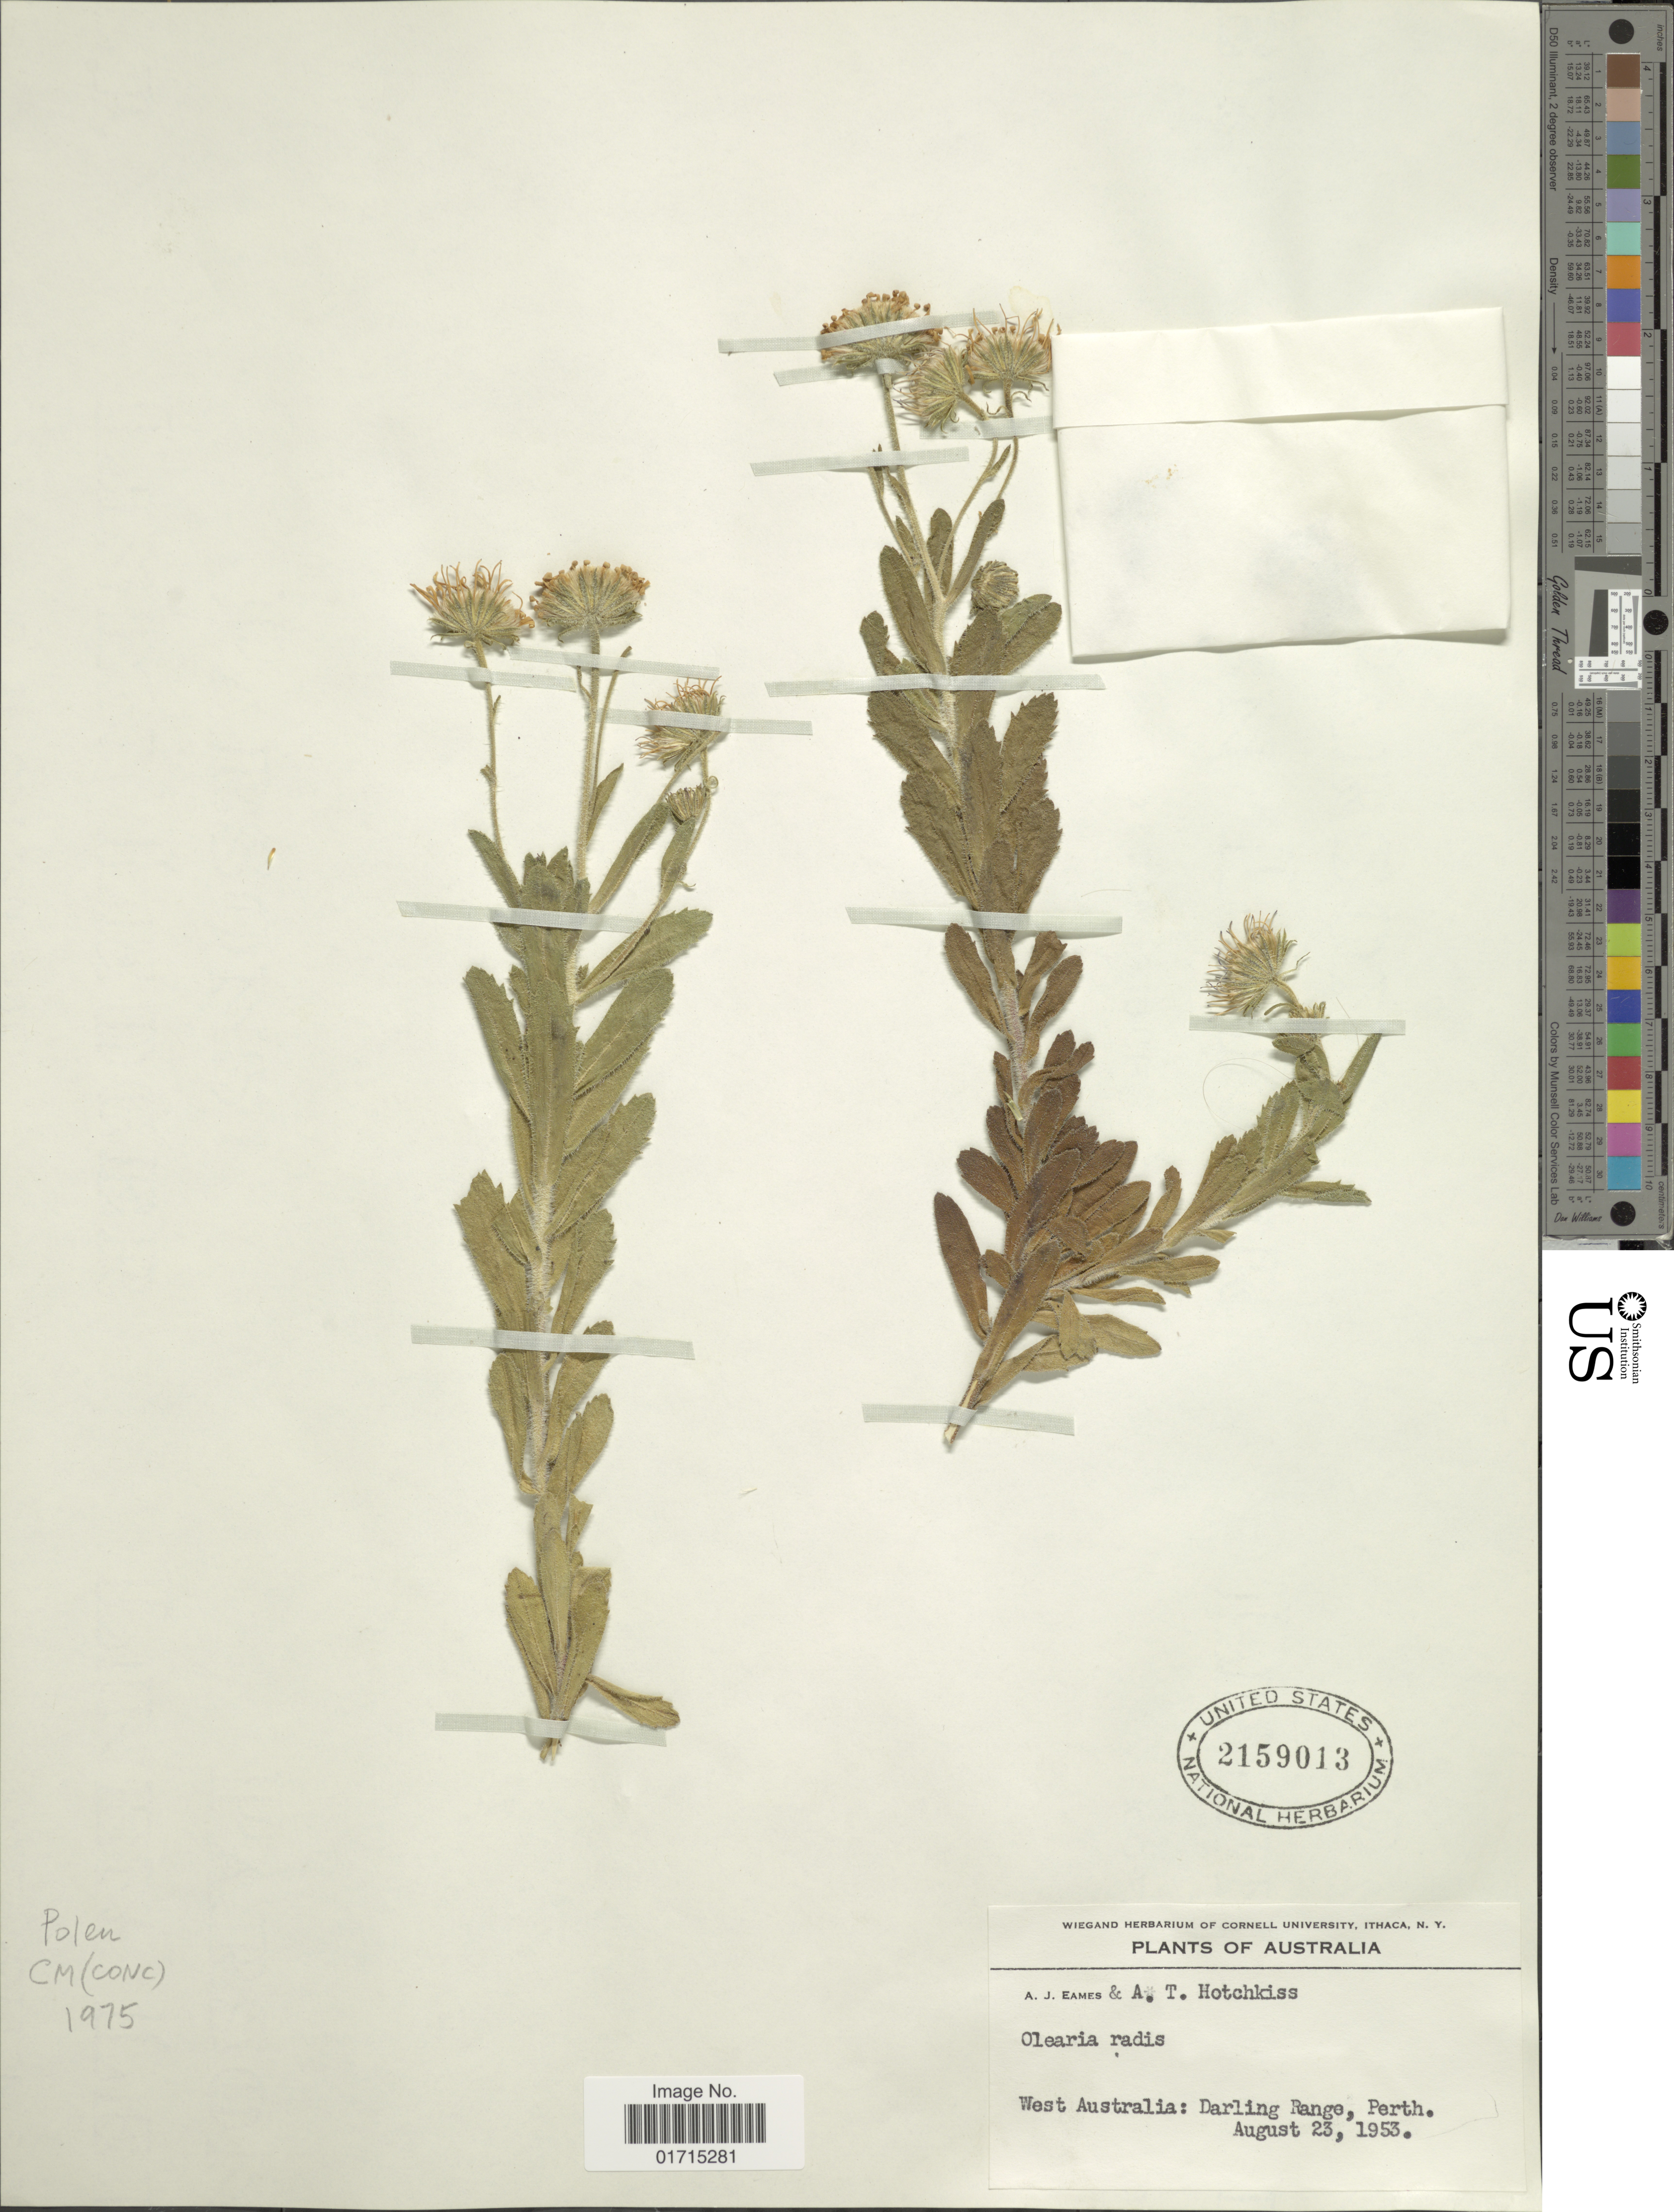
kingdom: Plantae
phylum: Tracheophyta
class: Magnoliopsida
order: Asterales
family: Asteraceae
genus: Olearia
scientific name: Olearia rudis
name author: (Benth.) F. Muell. ex Benth.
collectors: A. J. Eames & A. Hotchkiss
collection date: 1953-08-23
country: Australia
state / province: Western Australia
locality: Darling Range, Perth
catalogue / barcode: US 2159013